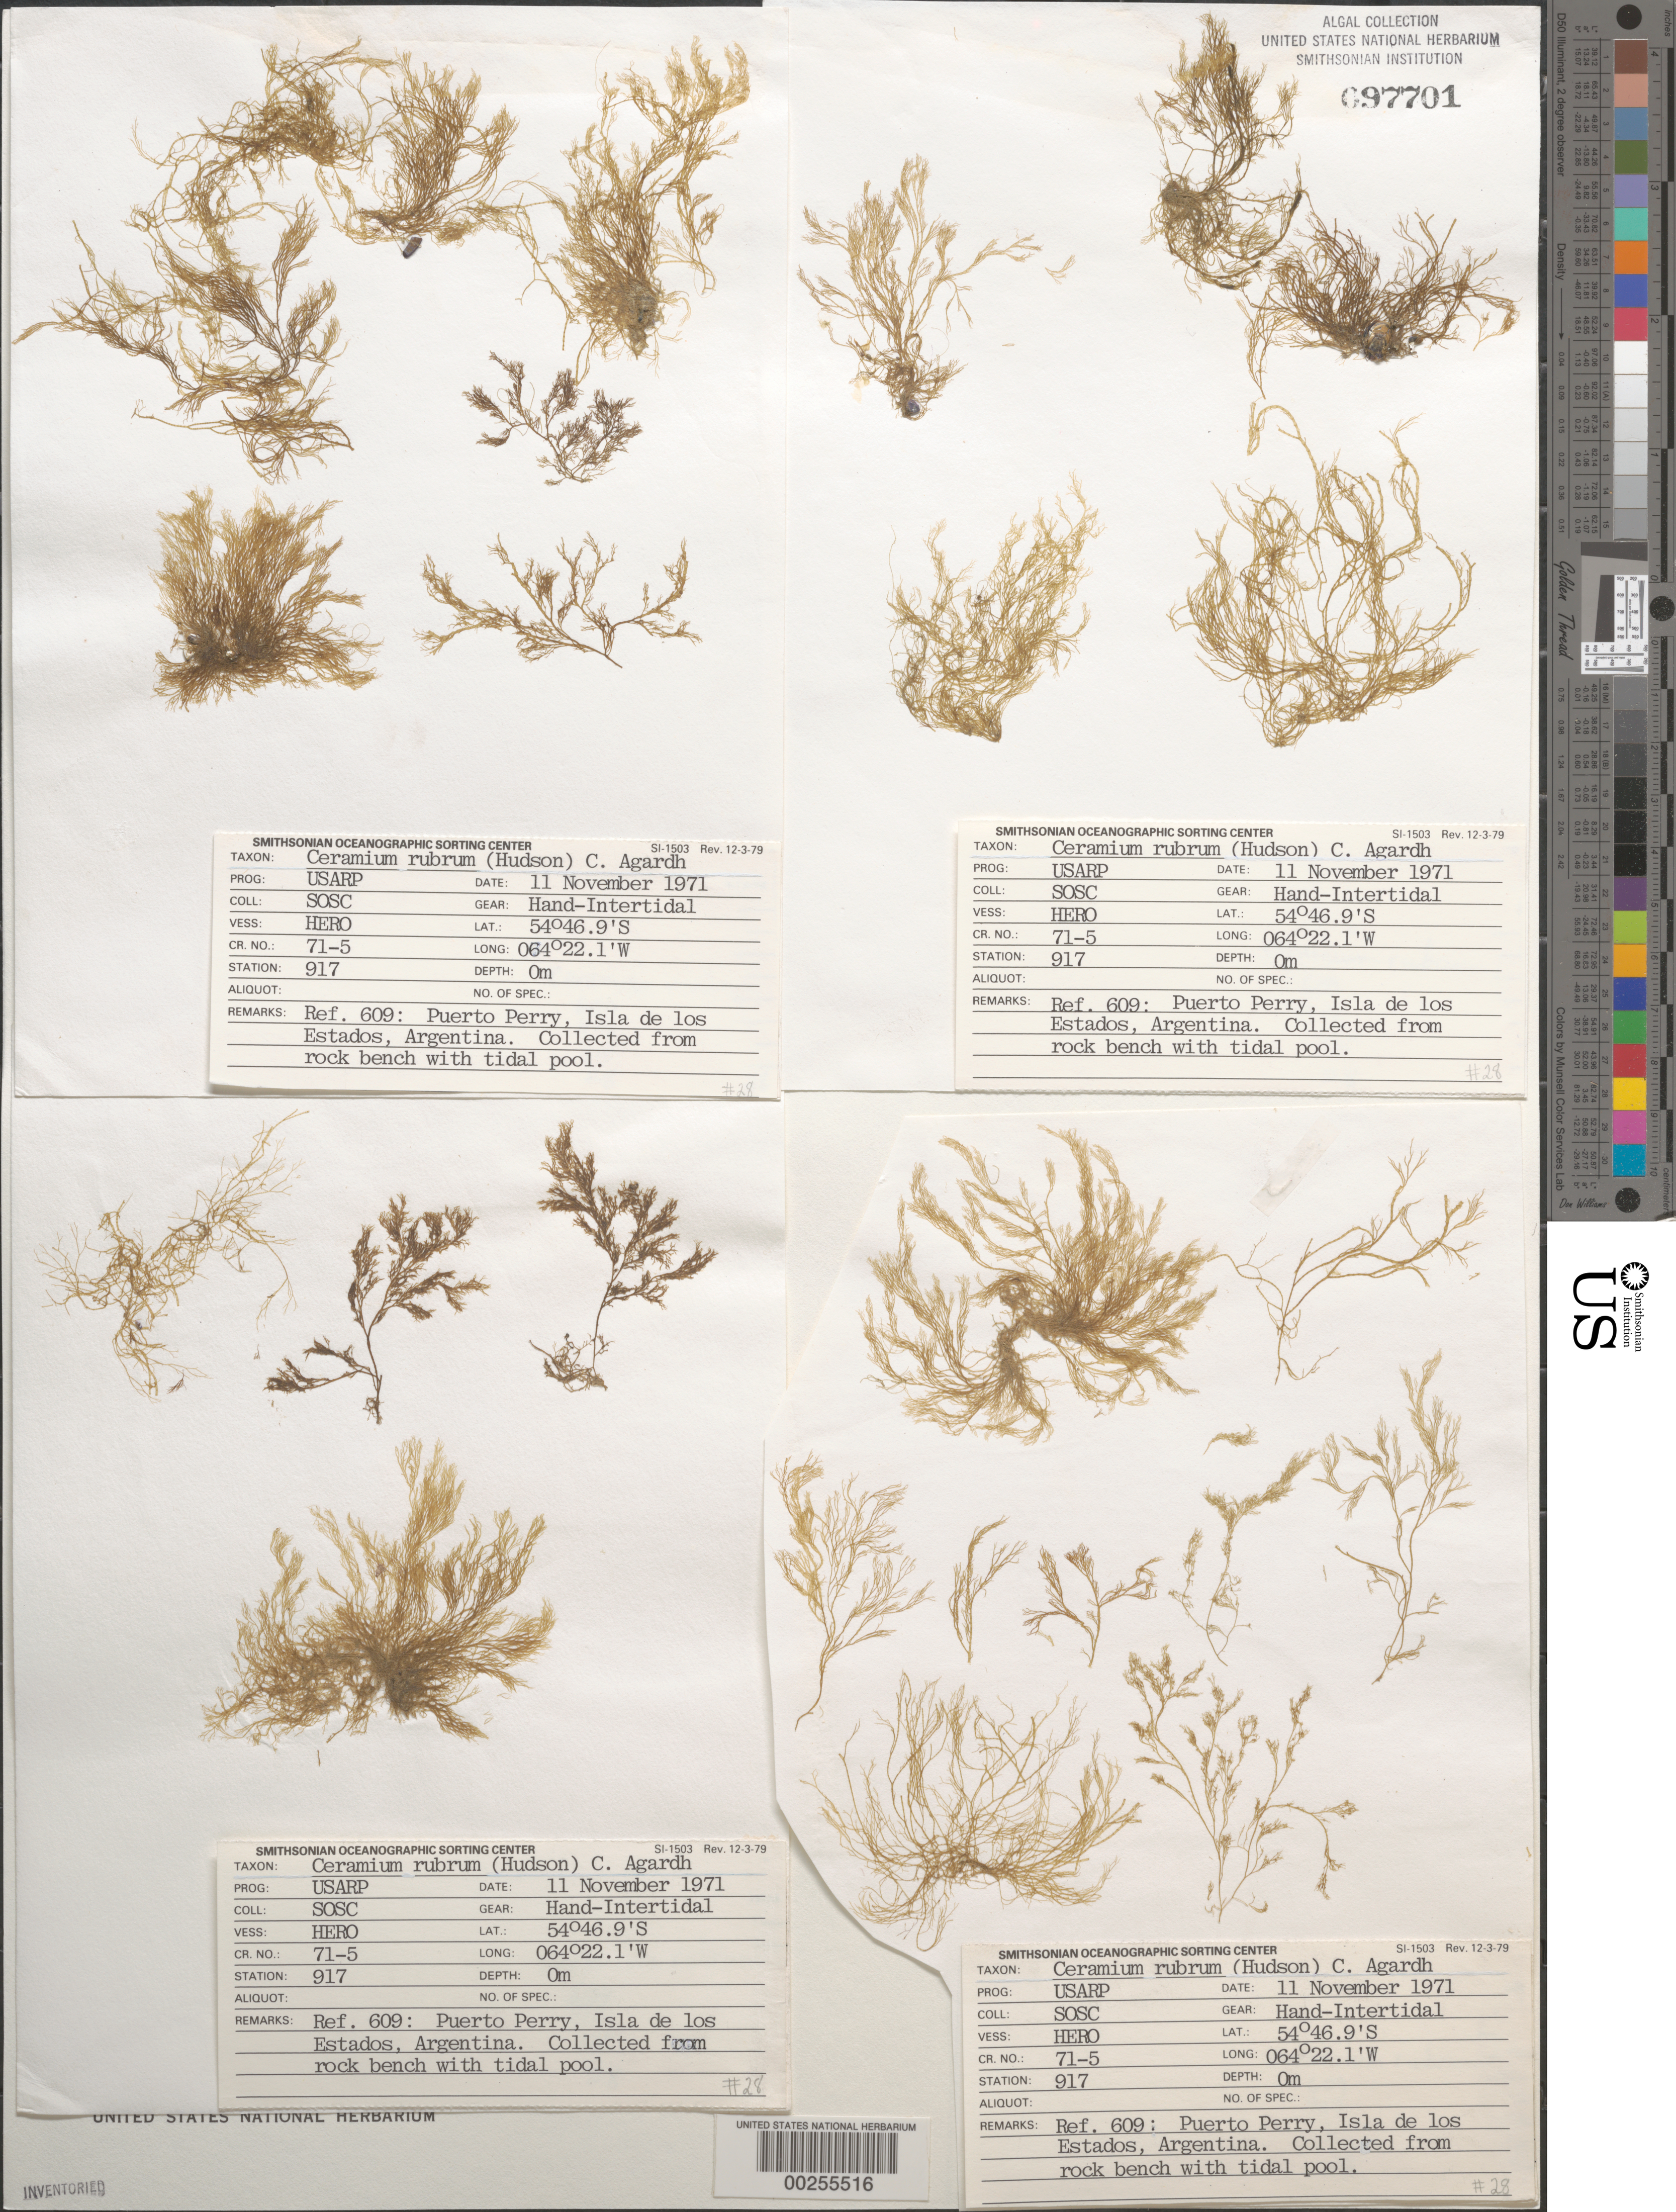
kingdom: Plantae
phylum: Rhodophyta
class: Florideophyceae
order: Ceramiales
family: Ceramiaceae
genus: Ceramium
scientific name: Ceramium rubrum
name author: C. Agardh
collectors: SOSC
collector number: Station 917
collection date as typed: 11 Nov 1971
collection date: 1971-11-11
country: Argentina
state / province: Tierra del Fuego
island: Isla de los Estados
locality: Puerto Perry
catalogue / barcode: US 97701